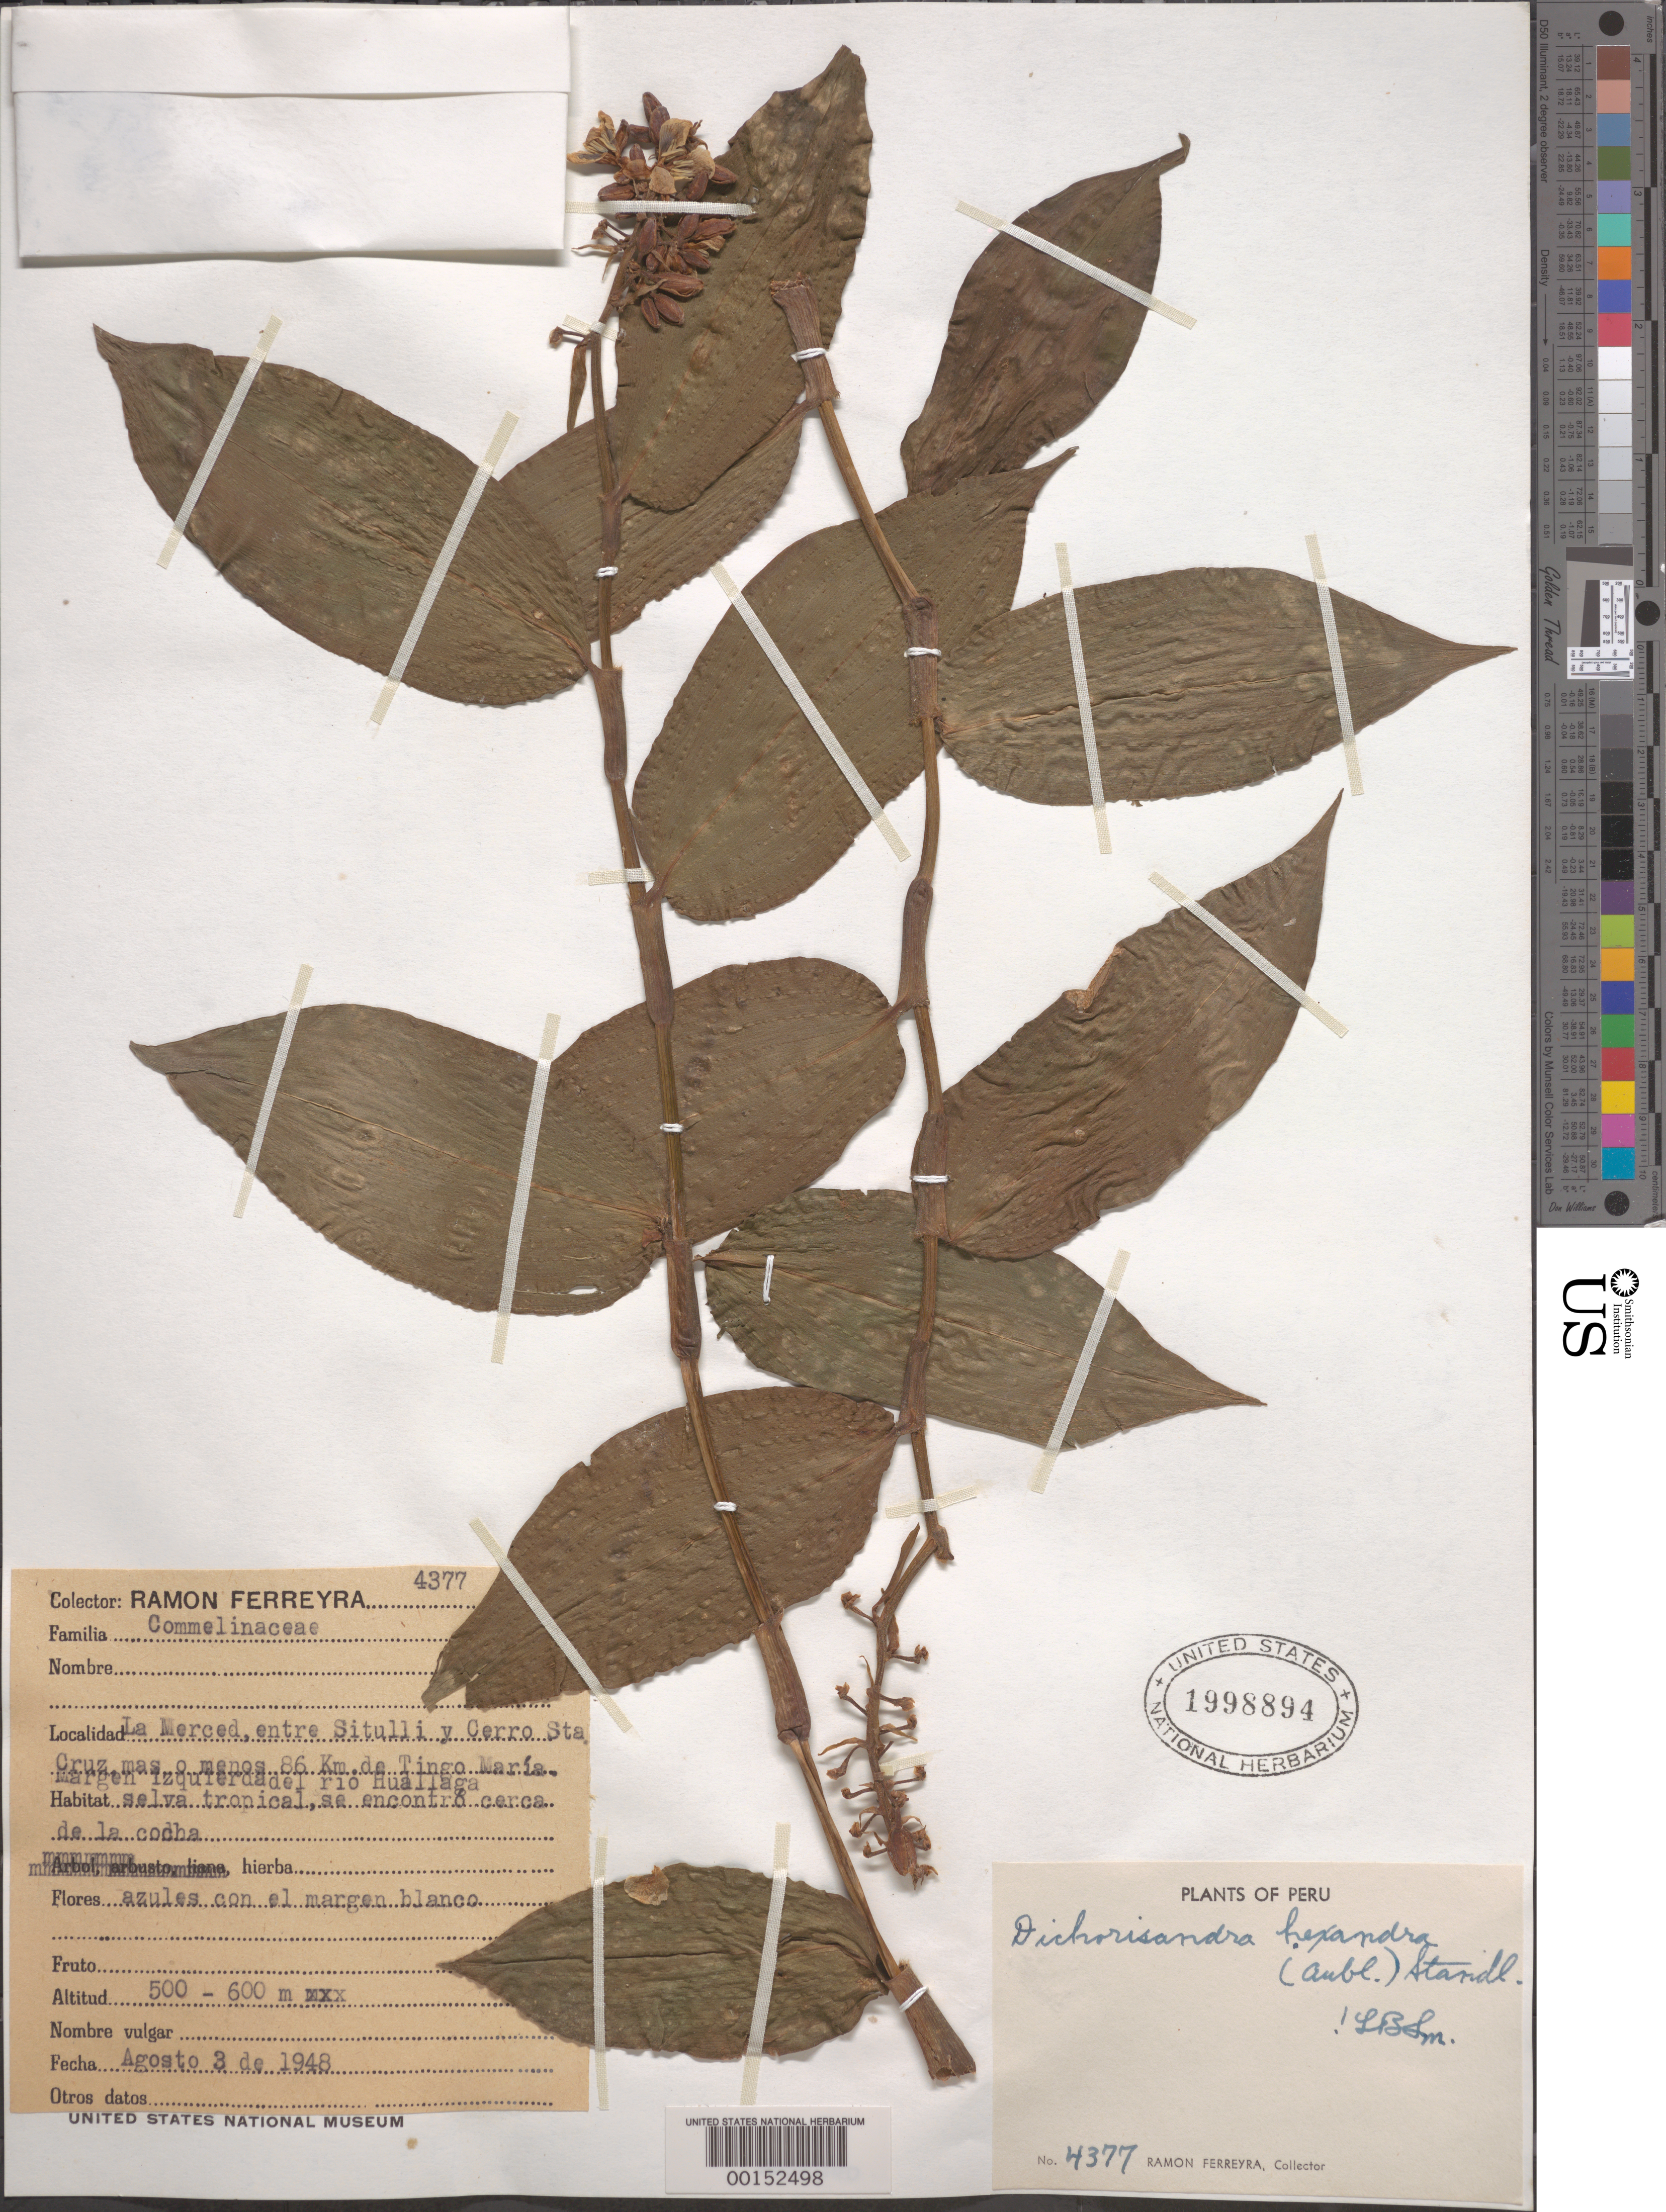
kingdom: Plantae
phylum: Tracheophyta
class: Liliopsida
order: Commelinales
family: Commelinaceae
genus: Dichorisandra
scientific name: Dichorisandra hexandra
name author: (Aubl.) Standl.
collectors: R. A. Ferreyra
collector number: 4377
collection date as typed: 03 Aug 1948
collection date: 1948-08-03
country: Peru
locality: La Merced, between Situlli and Cerro Santa Cruz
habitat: Riverbank, tropical forest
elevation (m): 500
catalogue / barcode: US 1998894